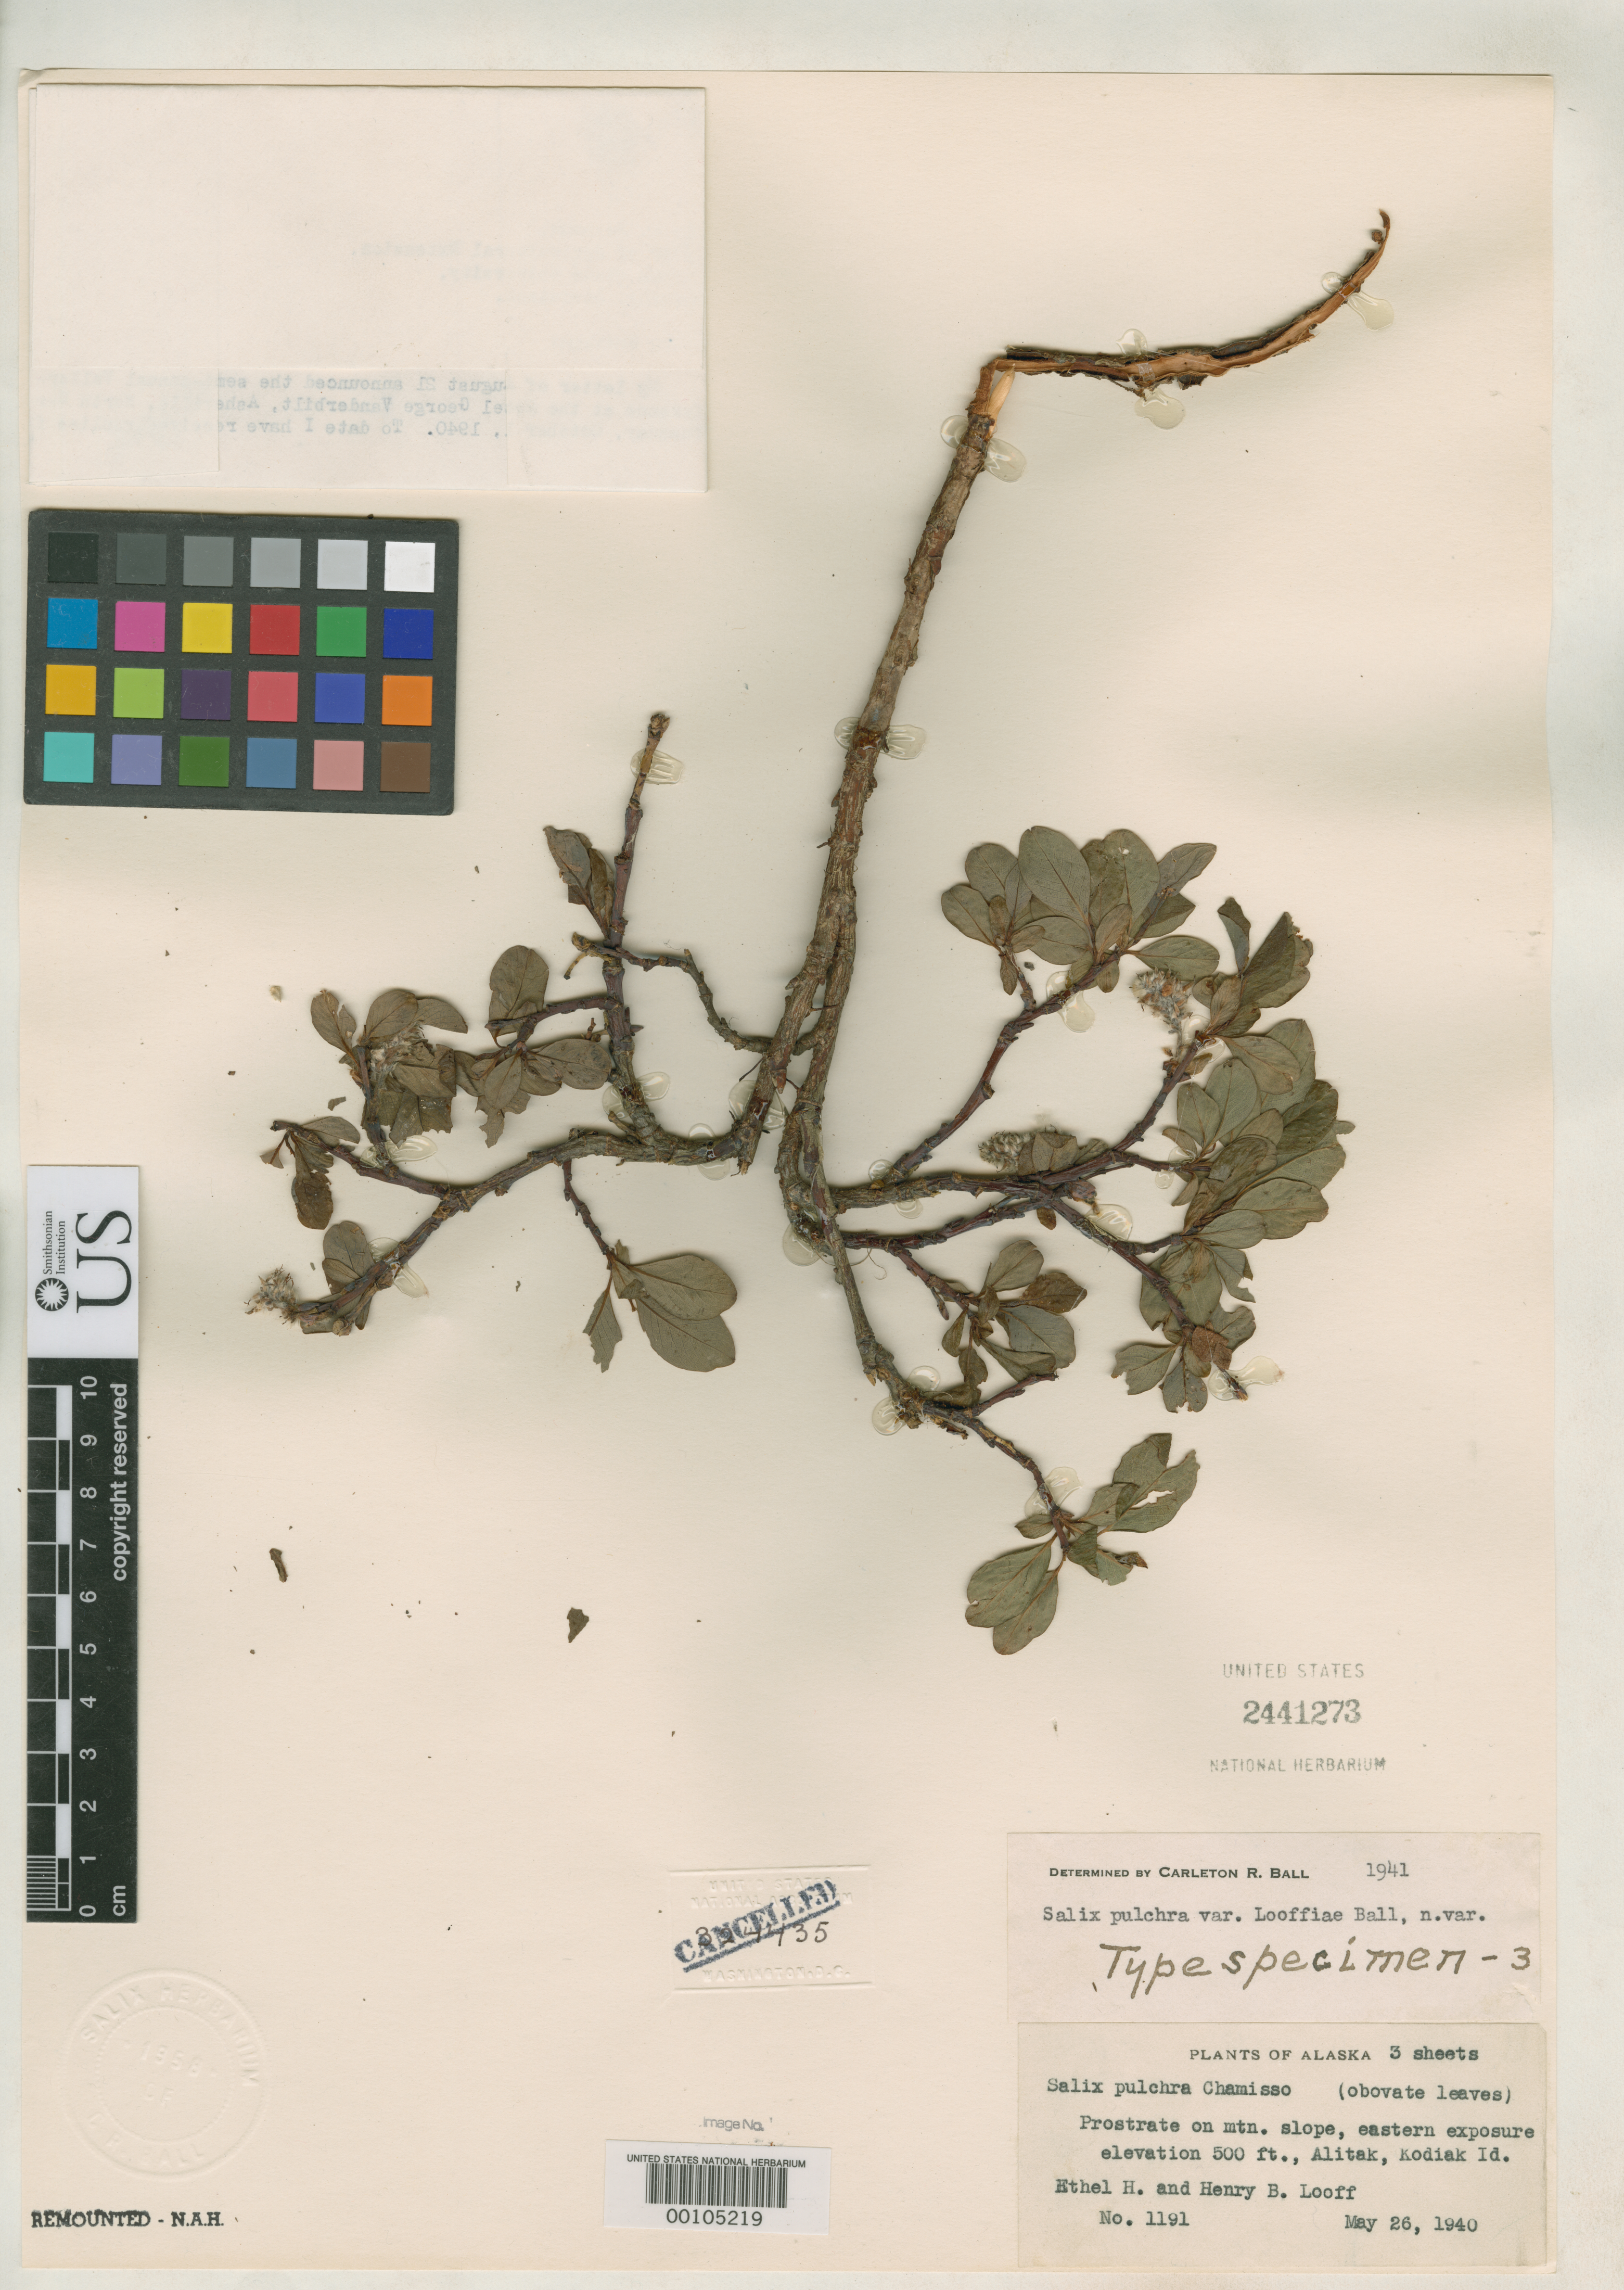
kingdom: Plantae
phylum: Tracheophyta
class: Magnoliopsida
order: Malpighiales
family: Salicaceae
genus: Salix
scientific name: Salix pulchra var. looffiae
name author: C.R. Ball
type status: Isotype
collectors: E. Looff & H. Looff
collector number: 1191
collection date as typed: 26 May 1940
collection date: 1940-05-26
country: United States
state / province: Alaska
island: Kodiak Island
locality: Alitak.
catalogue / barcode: US 2441273